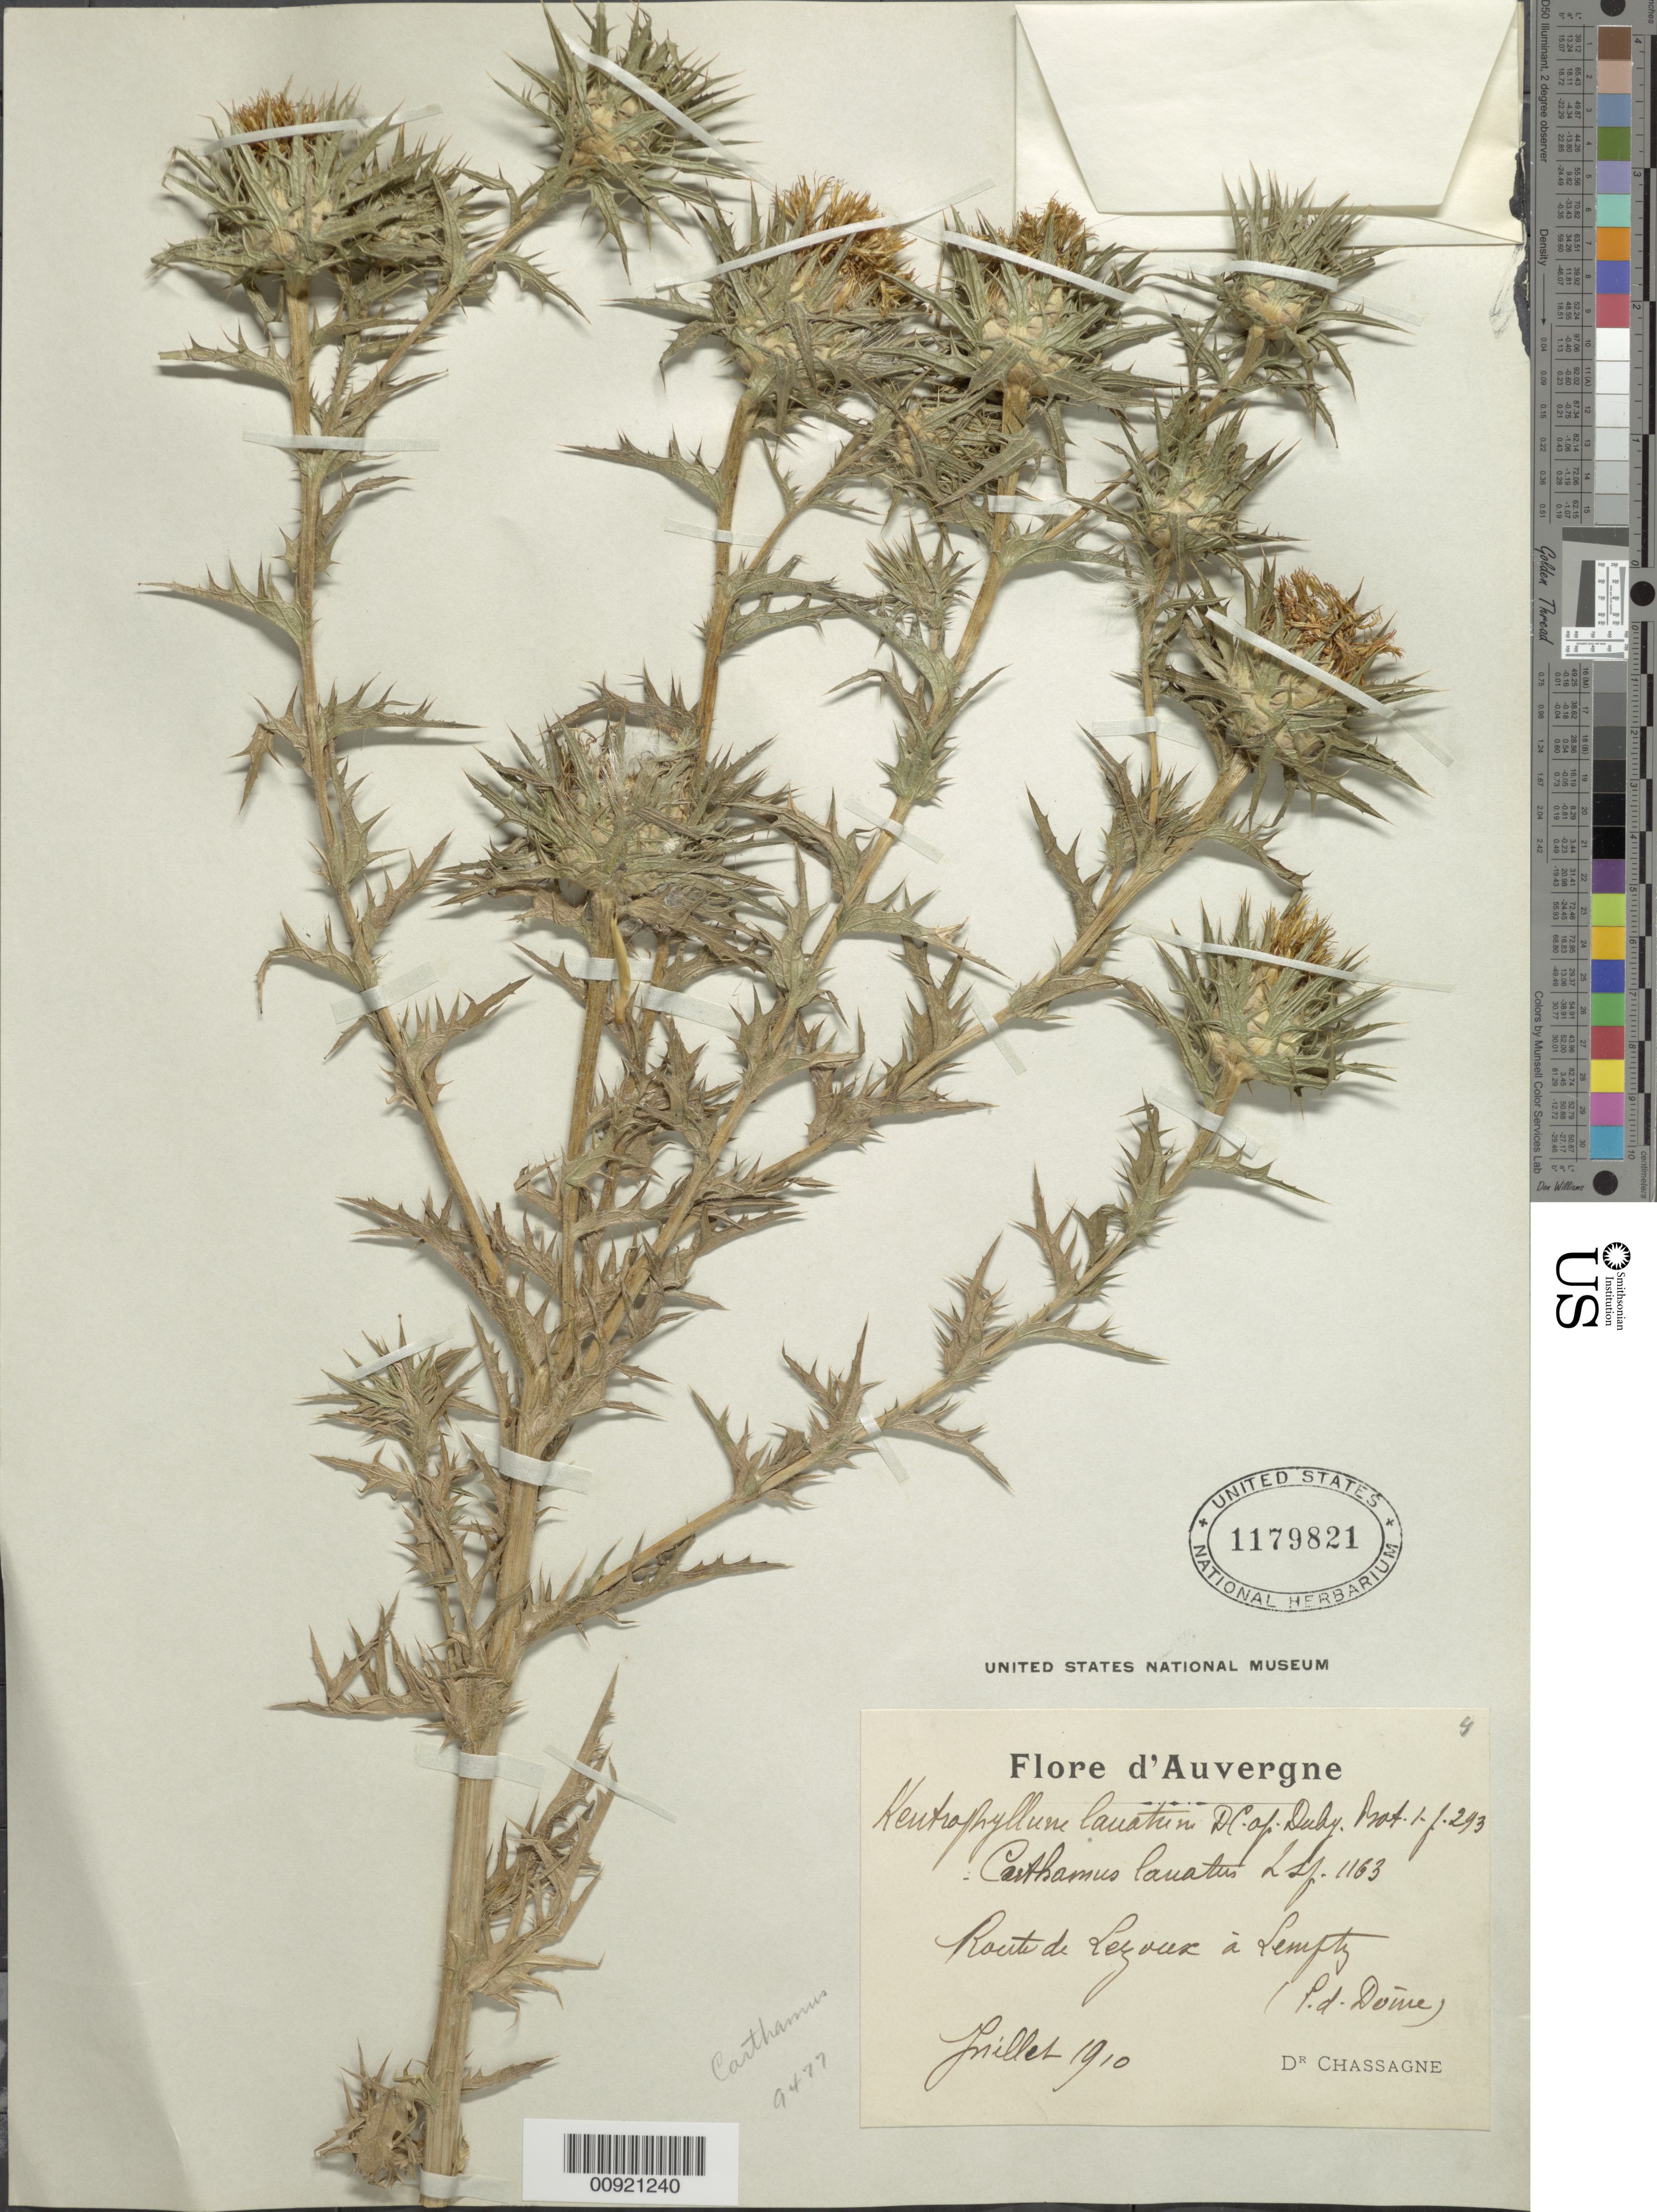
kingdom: Plantae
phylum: Tracheophyta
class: Magnoliopsida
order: Asterales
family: Asteraceae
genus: Carthamus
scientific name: Carthamus lanatus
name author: L.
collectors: Chassagne, --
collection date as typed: Jul 1910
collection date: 1910-07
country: France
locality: Flore d' Auvergne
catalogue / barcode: US 1179821